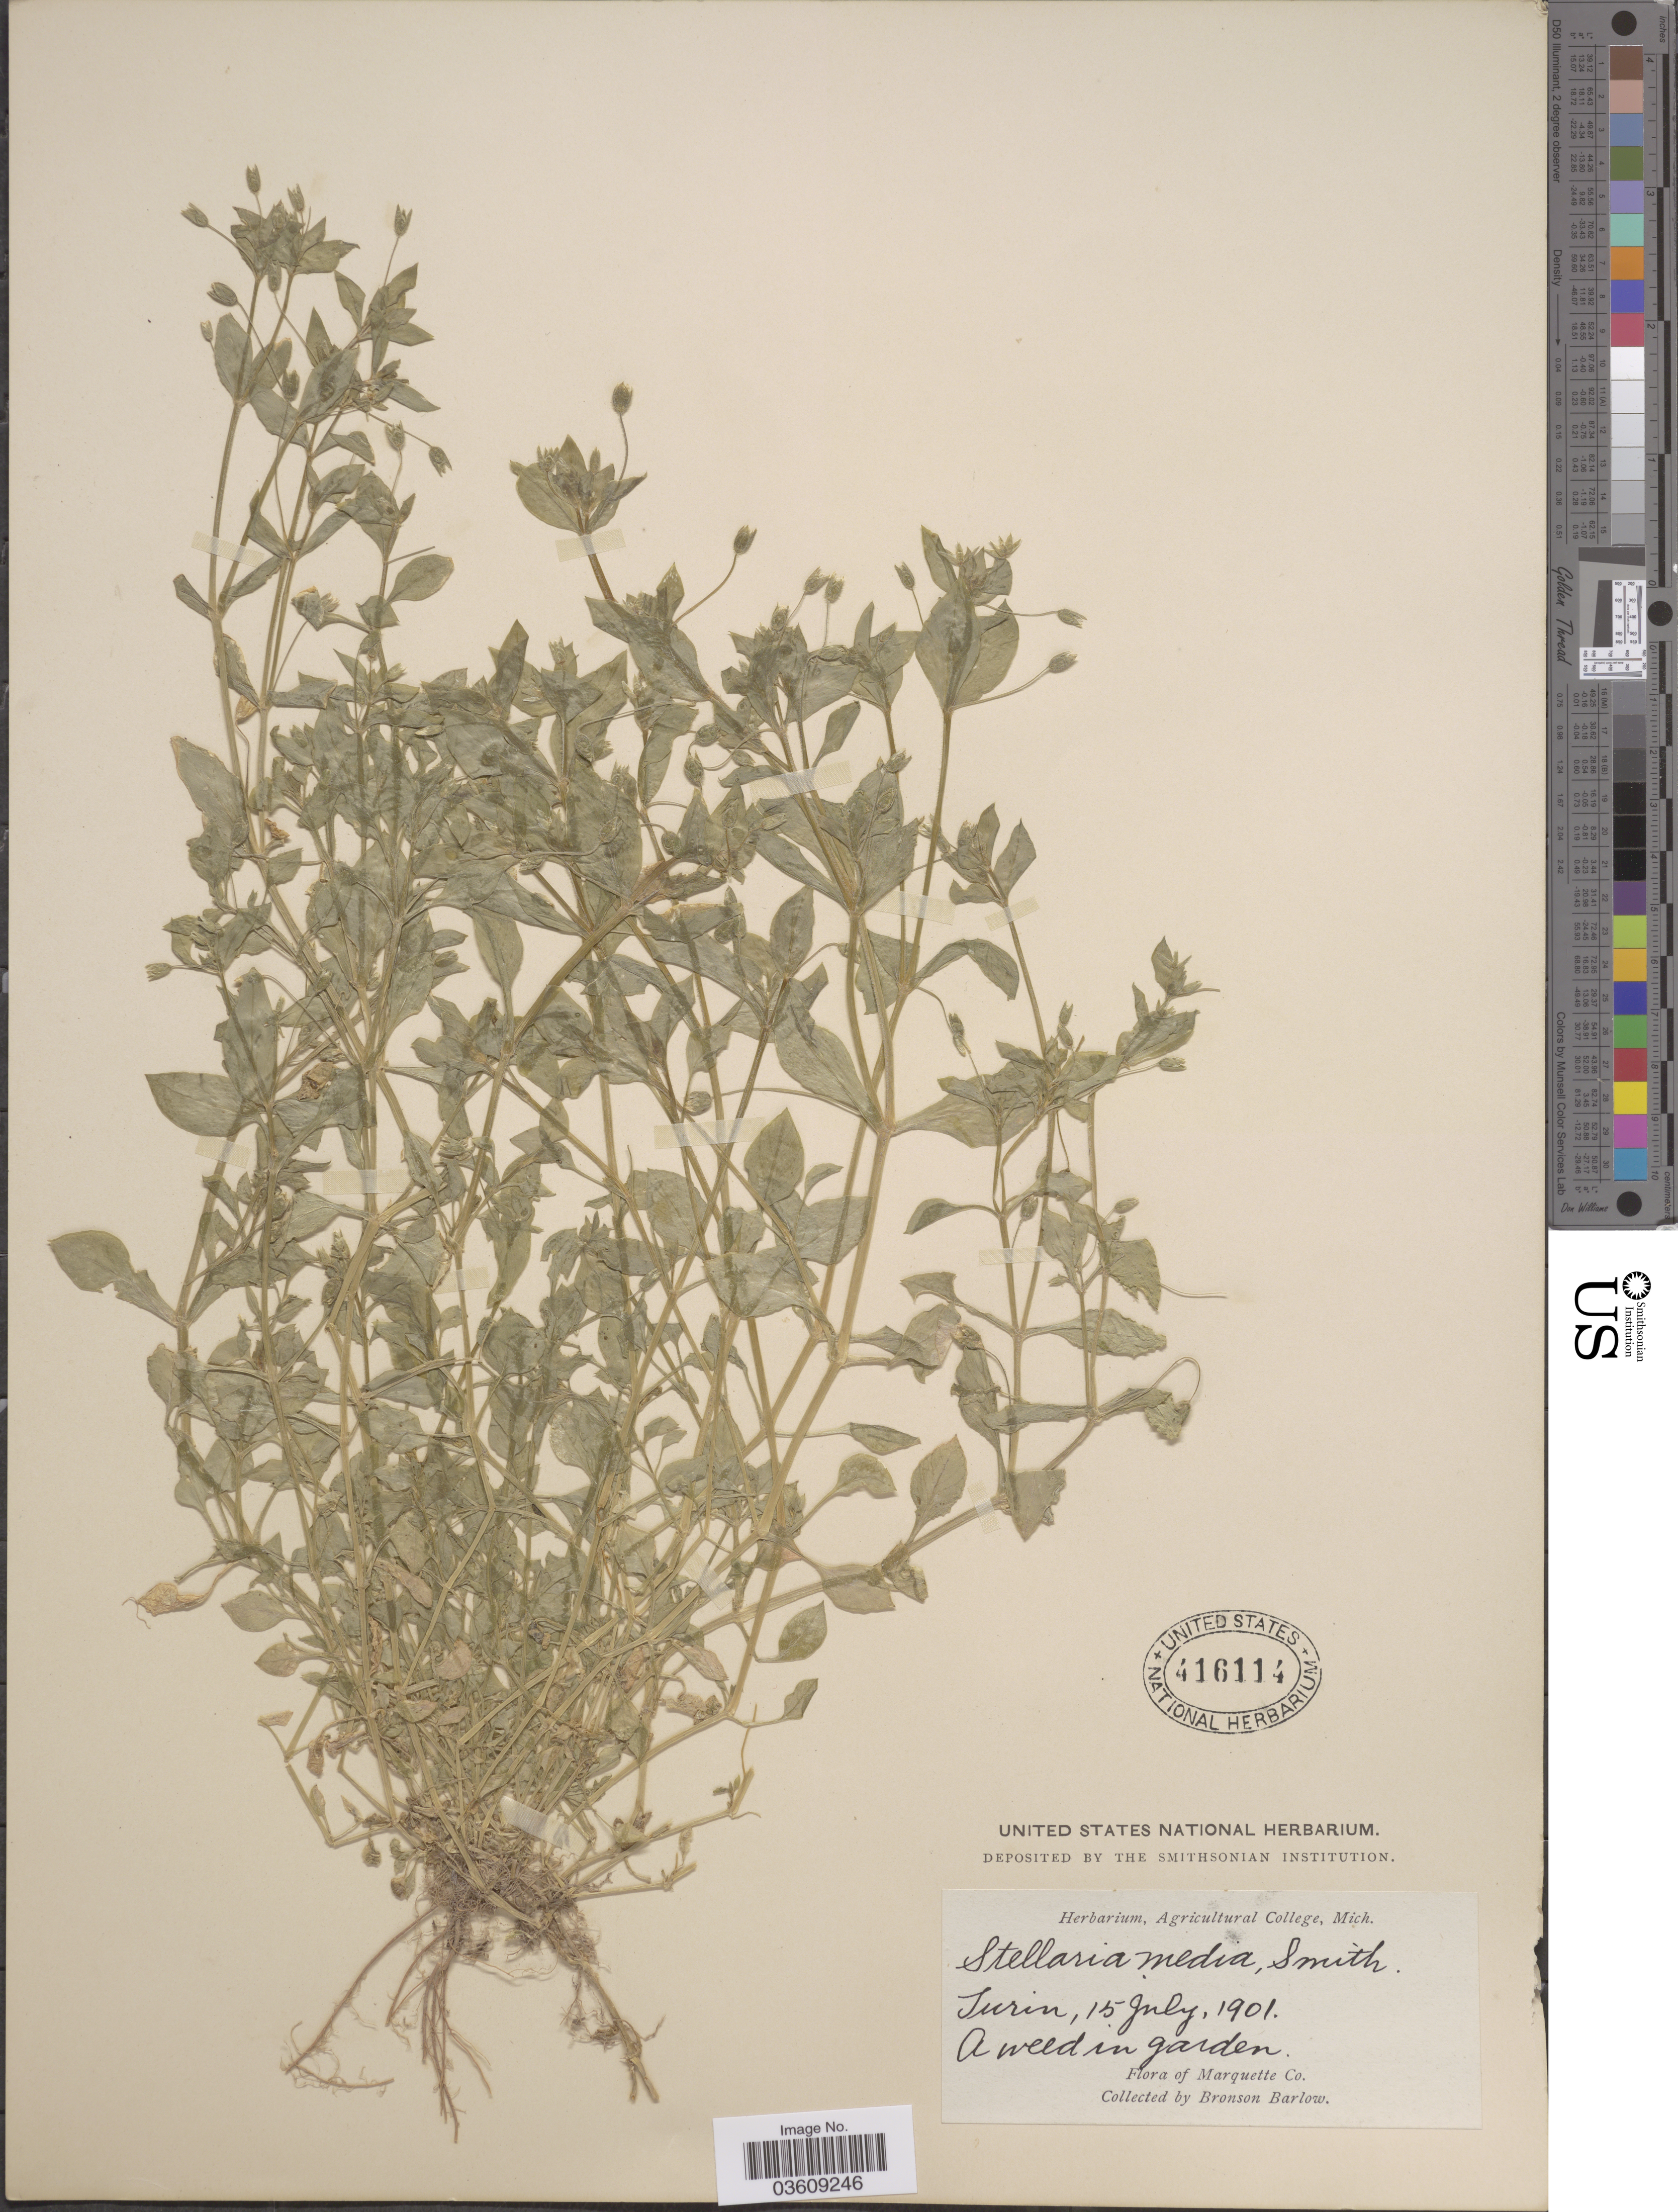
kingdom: Plantae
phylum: Tracheophyta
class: Magnoliopsida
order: Caryophyllales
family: Caryophyllaceae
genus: Stellaria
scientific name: Stellaria media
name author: (L.) Vill.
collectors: Barlow, B.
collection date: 1901-07-15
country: United States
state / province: Michigan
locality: Turin. Marquette Co.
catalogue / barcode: US 416114